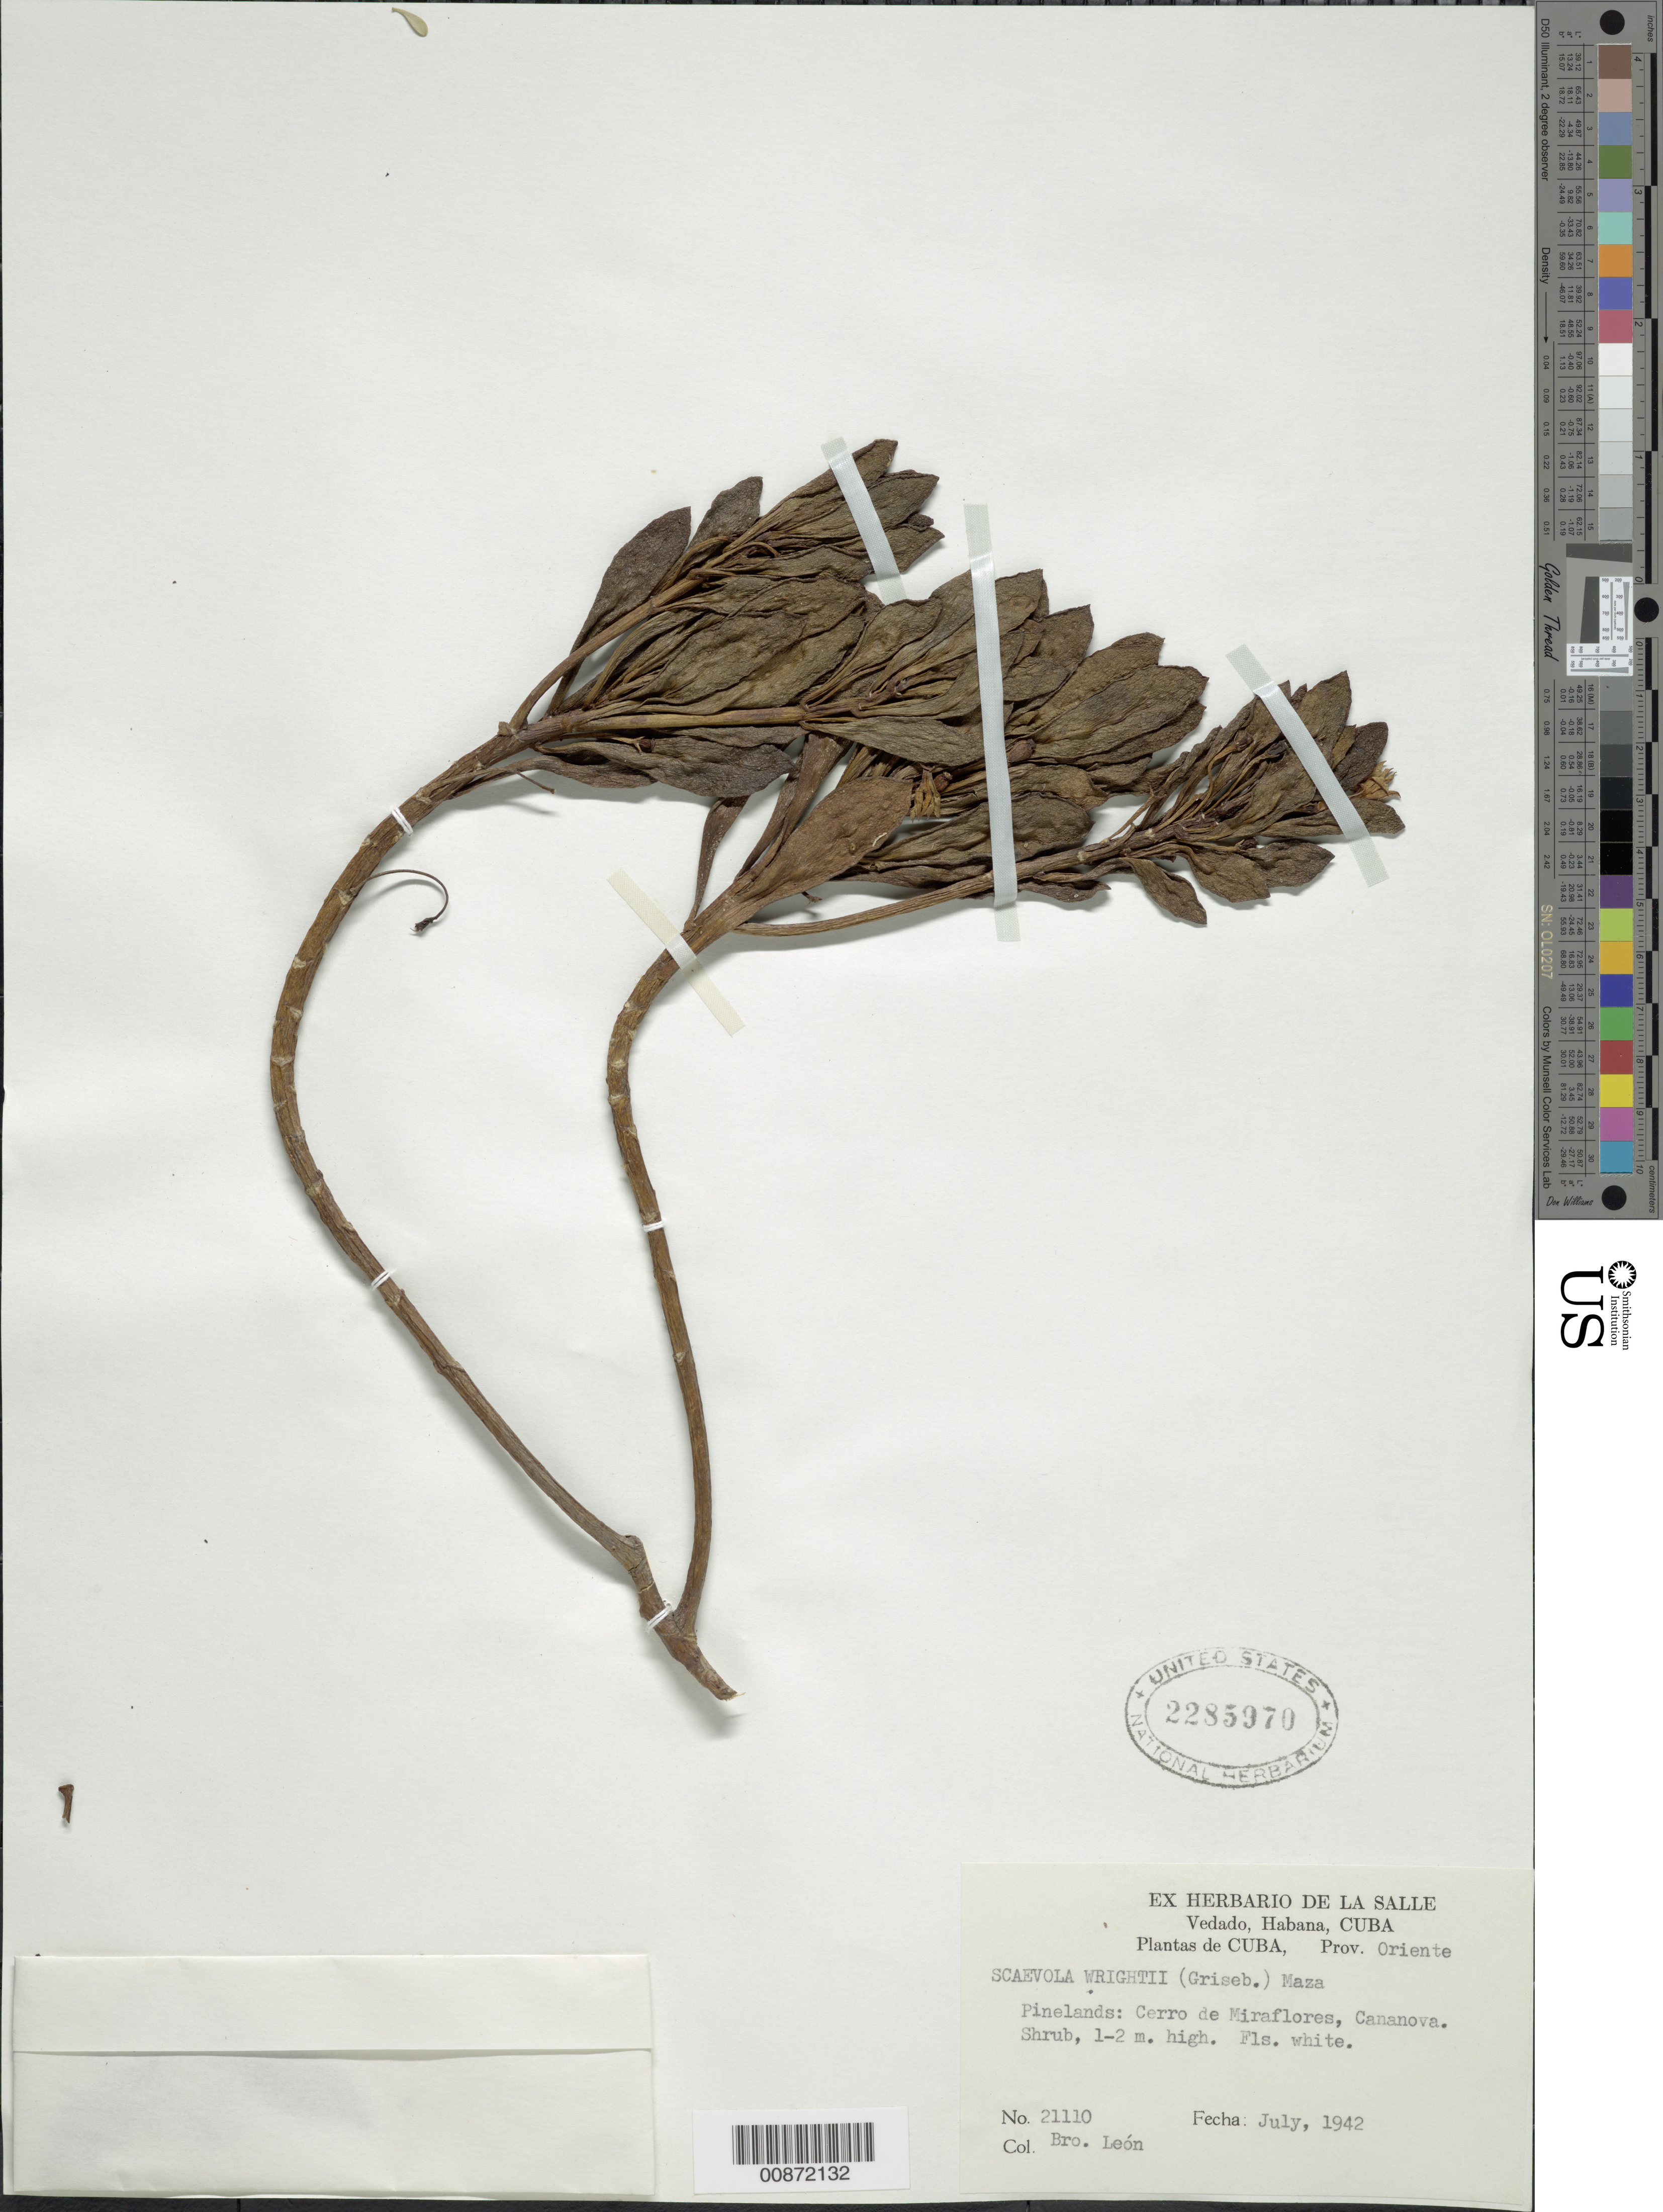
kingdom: Plantae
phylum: Tracheophyta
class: Magnoliopsida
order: Asterales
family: Goodeniaceae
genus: Scaevola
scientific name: Scaevola wrightii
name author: (Griseb.) M. Gómez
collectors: Bro. León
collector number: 21110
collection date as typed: Jul 1942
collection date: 1942-07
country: Cuba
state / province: Oriente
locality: Cerro de Miraflores, Cananova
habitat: Pinelands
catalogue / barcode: US 2285970